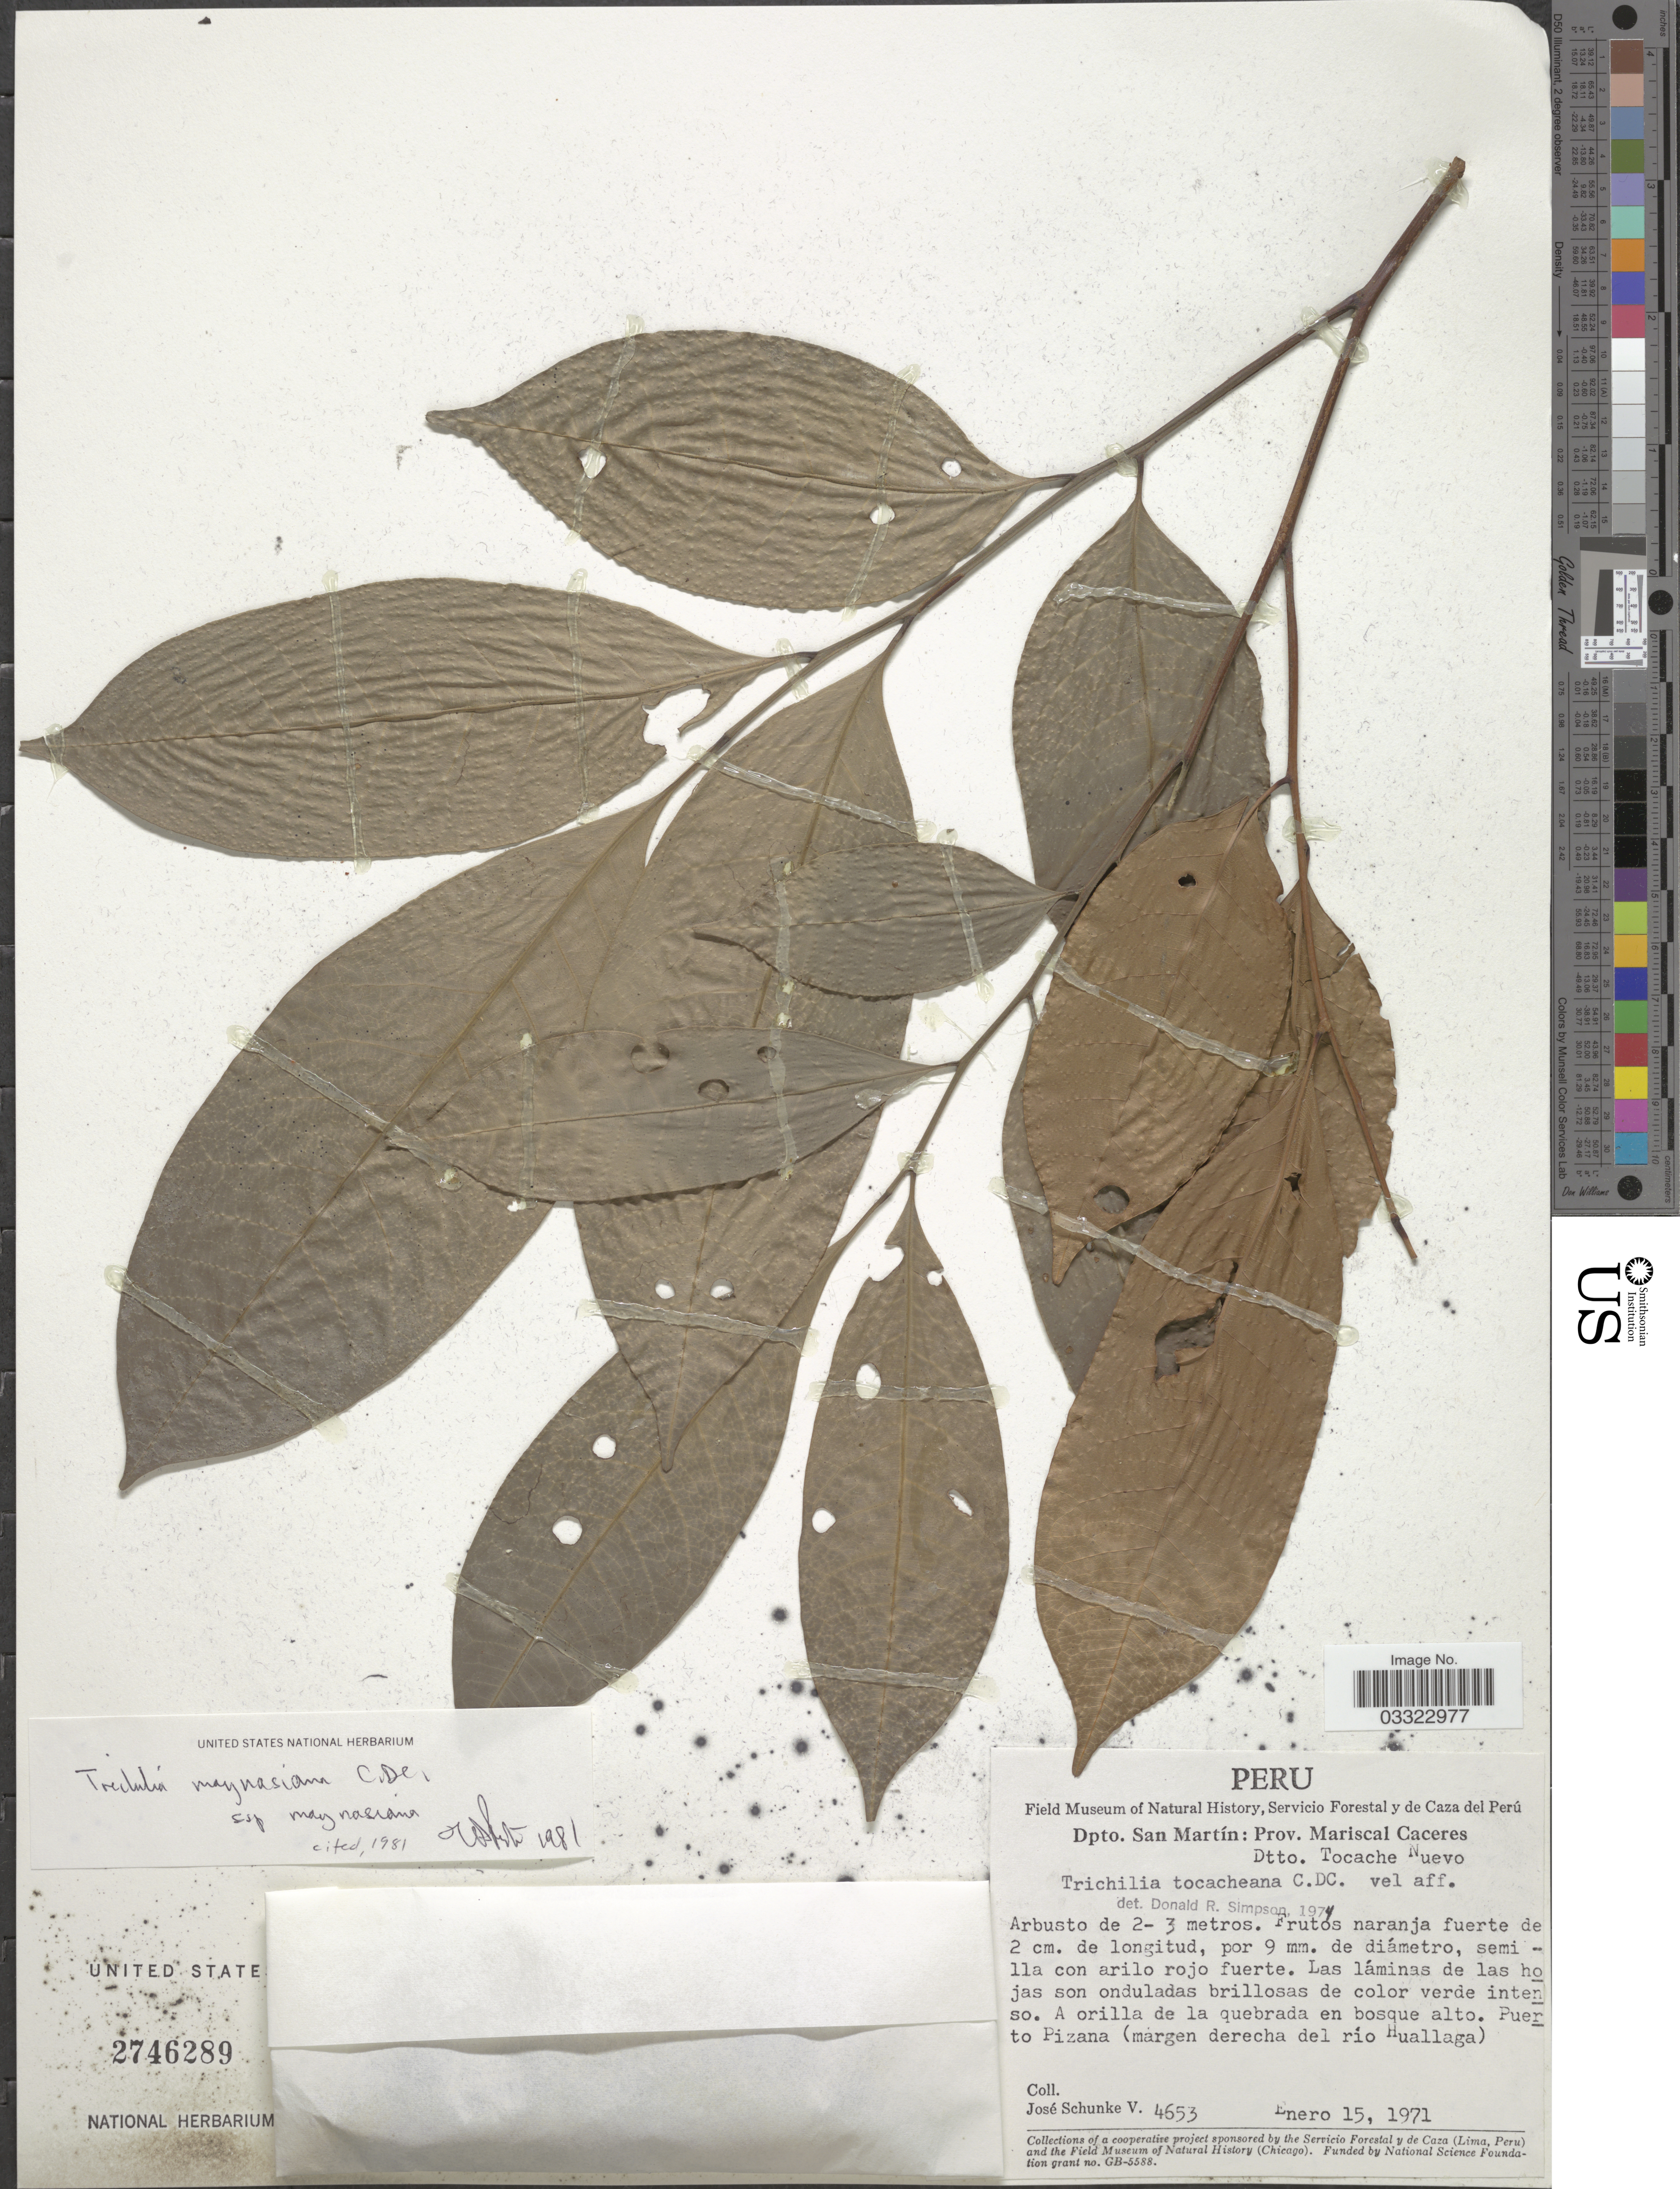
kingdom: Plantae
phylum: Tracheophyta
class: Magnoliopsida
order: Sapindales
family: Meliaceae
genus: Trichilia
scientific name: Trichilia maynasiana subsp. maynasiana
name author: C. DC.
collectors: J. Schunke Vigo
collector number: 4653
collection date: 1971-01-15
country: Peru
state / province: San Martín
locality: Dpto. San Martín: Prov. Mariscal Caceres, Dtto. Tocache Nuevo, Puerto Pizana (margen derecha del río Huallaga).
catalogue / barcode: US 2746289